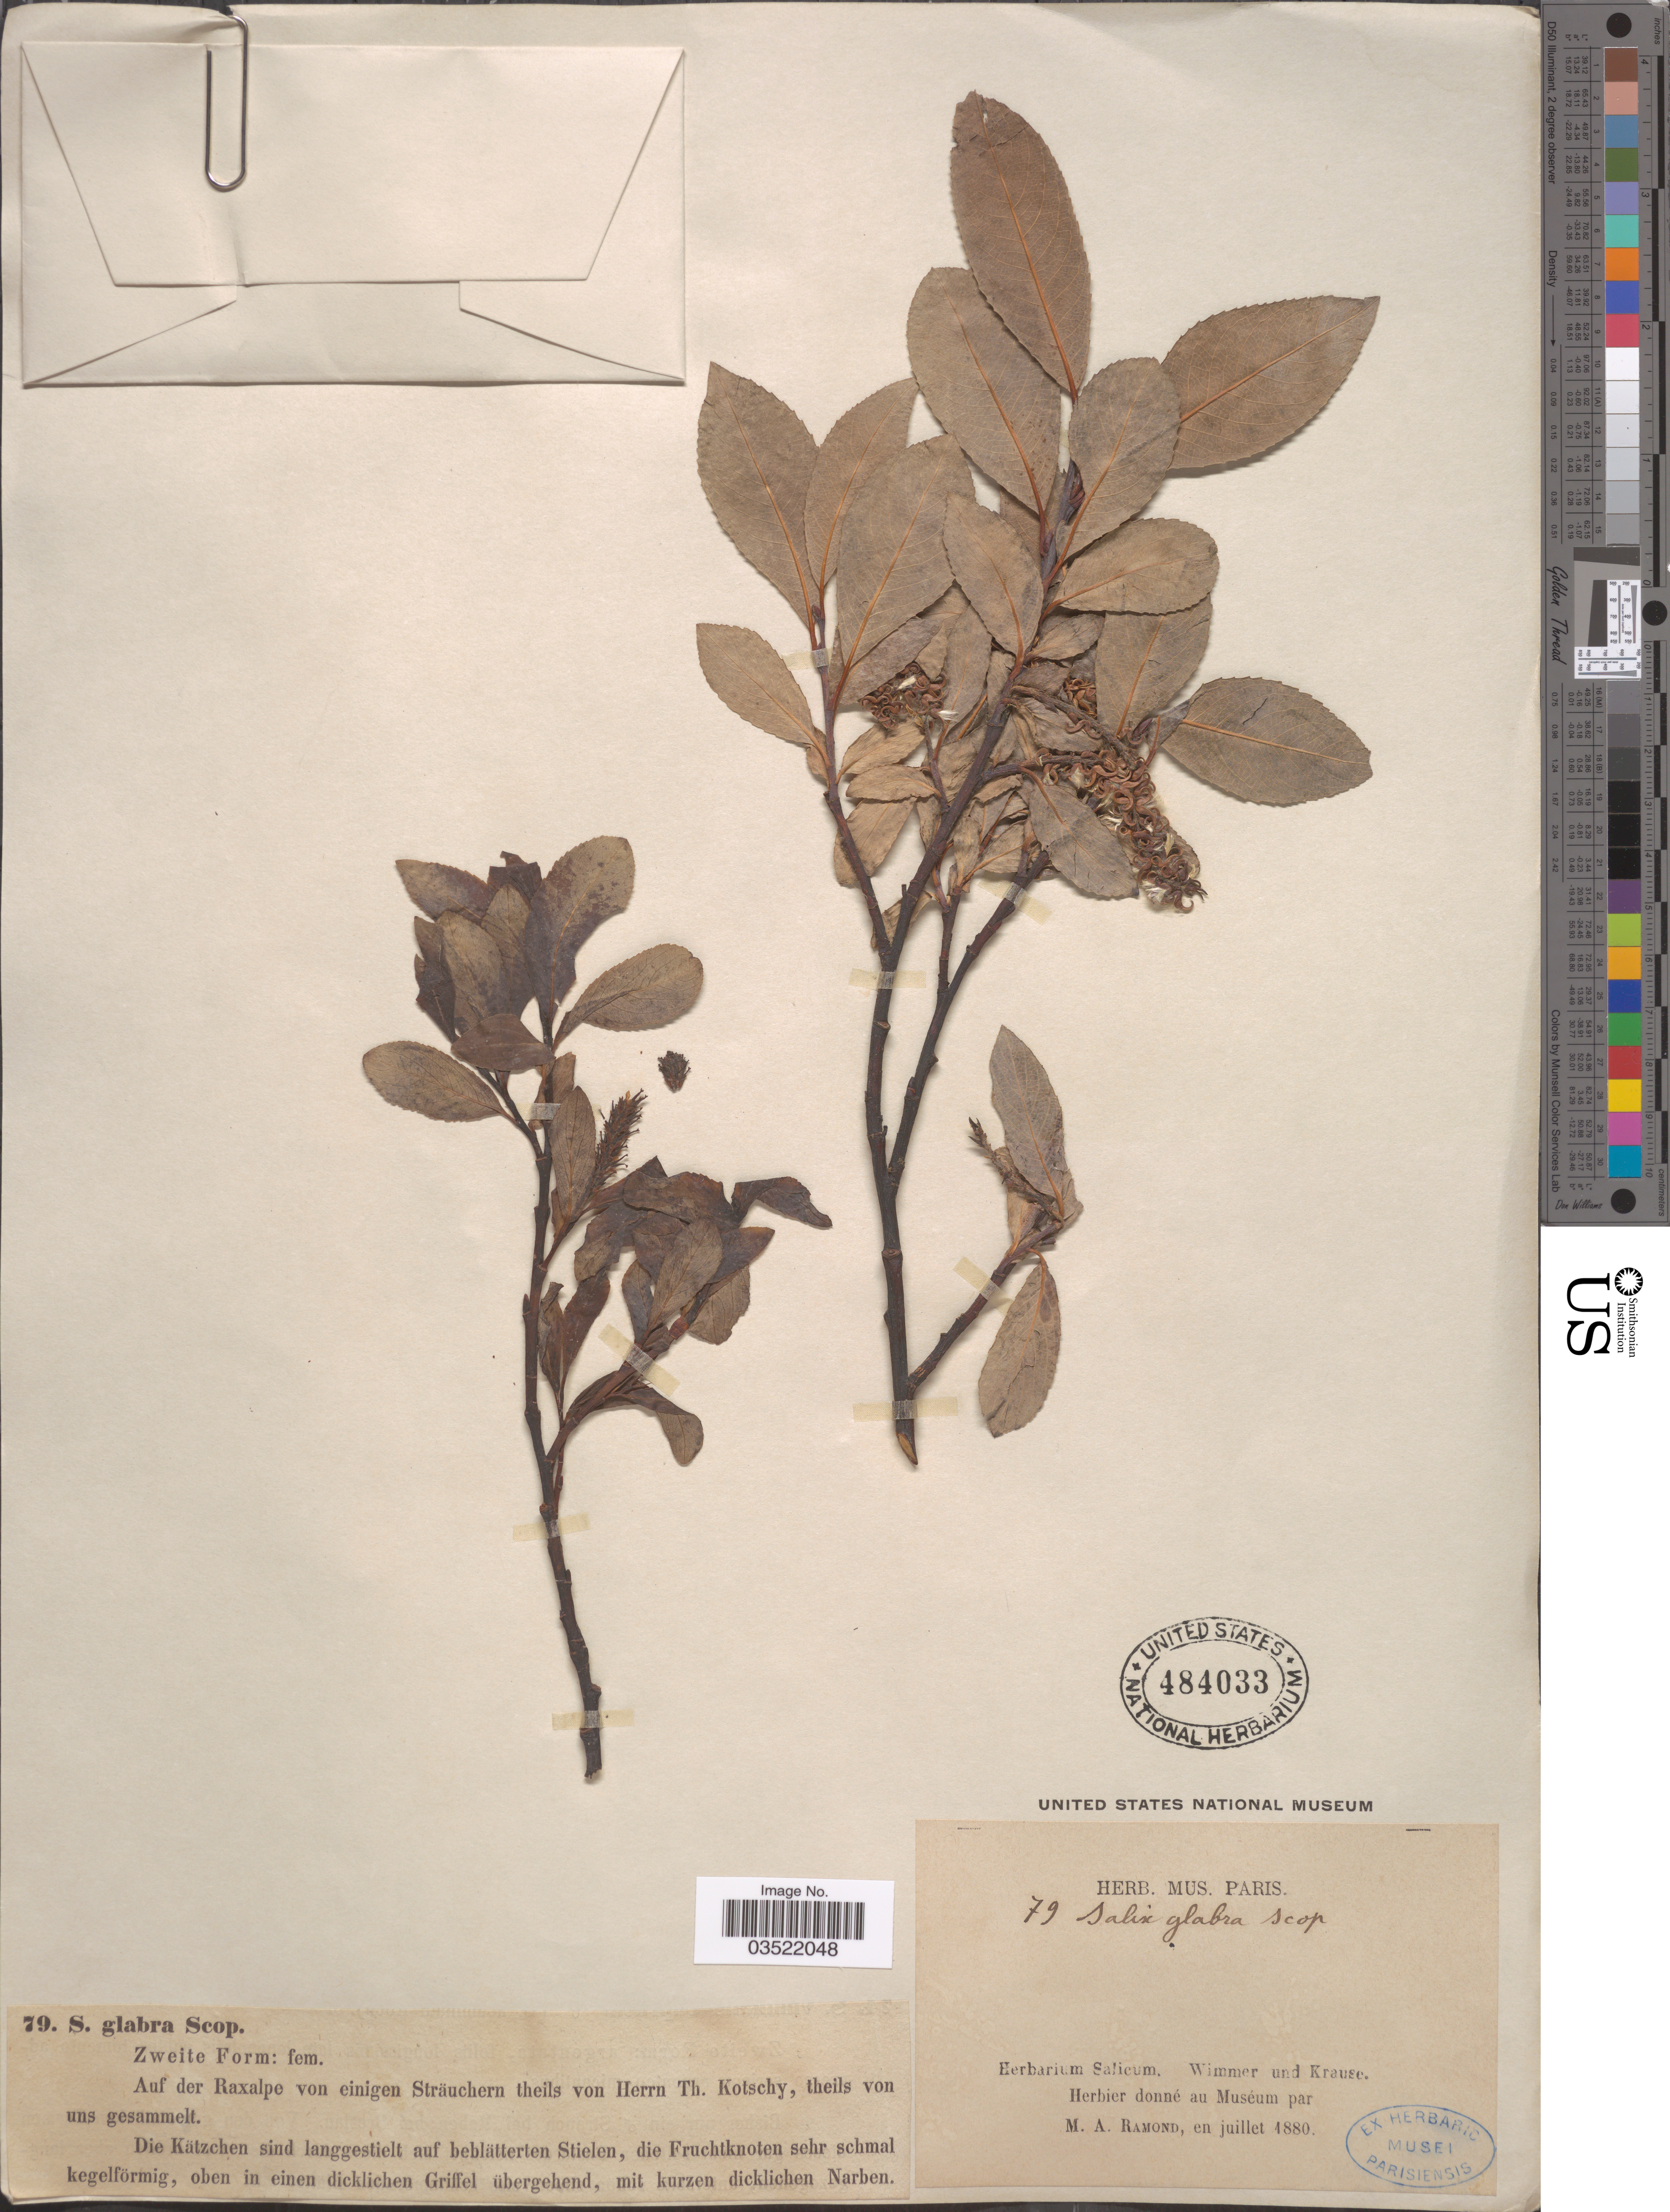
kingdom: Plantae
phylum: Tracheophyta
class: Magnoliopsida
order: Malpighiales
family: Salicaceae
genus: Salix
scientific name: Salix glabra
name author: Scop.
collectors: M. Ramond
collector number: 79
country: Austria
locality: Auf der Raxalpe von einigen Sträuchern theils.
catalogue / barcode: US 484033